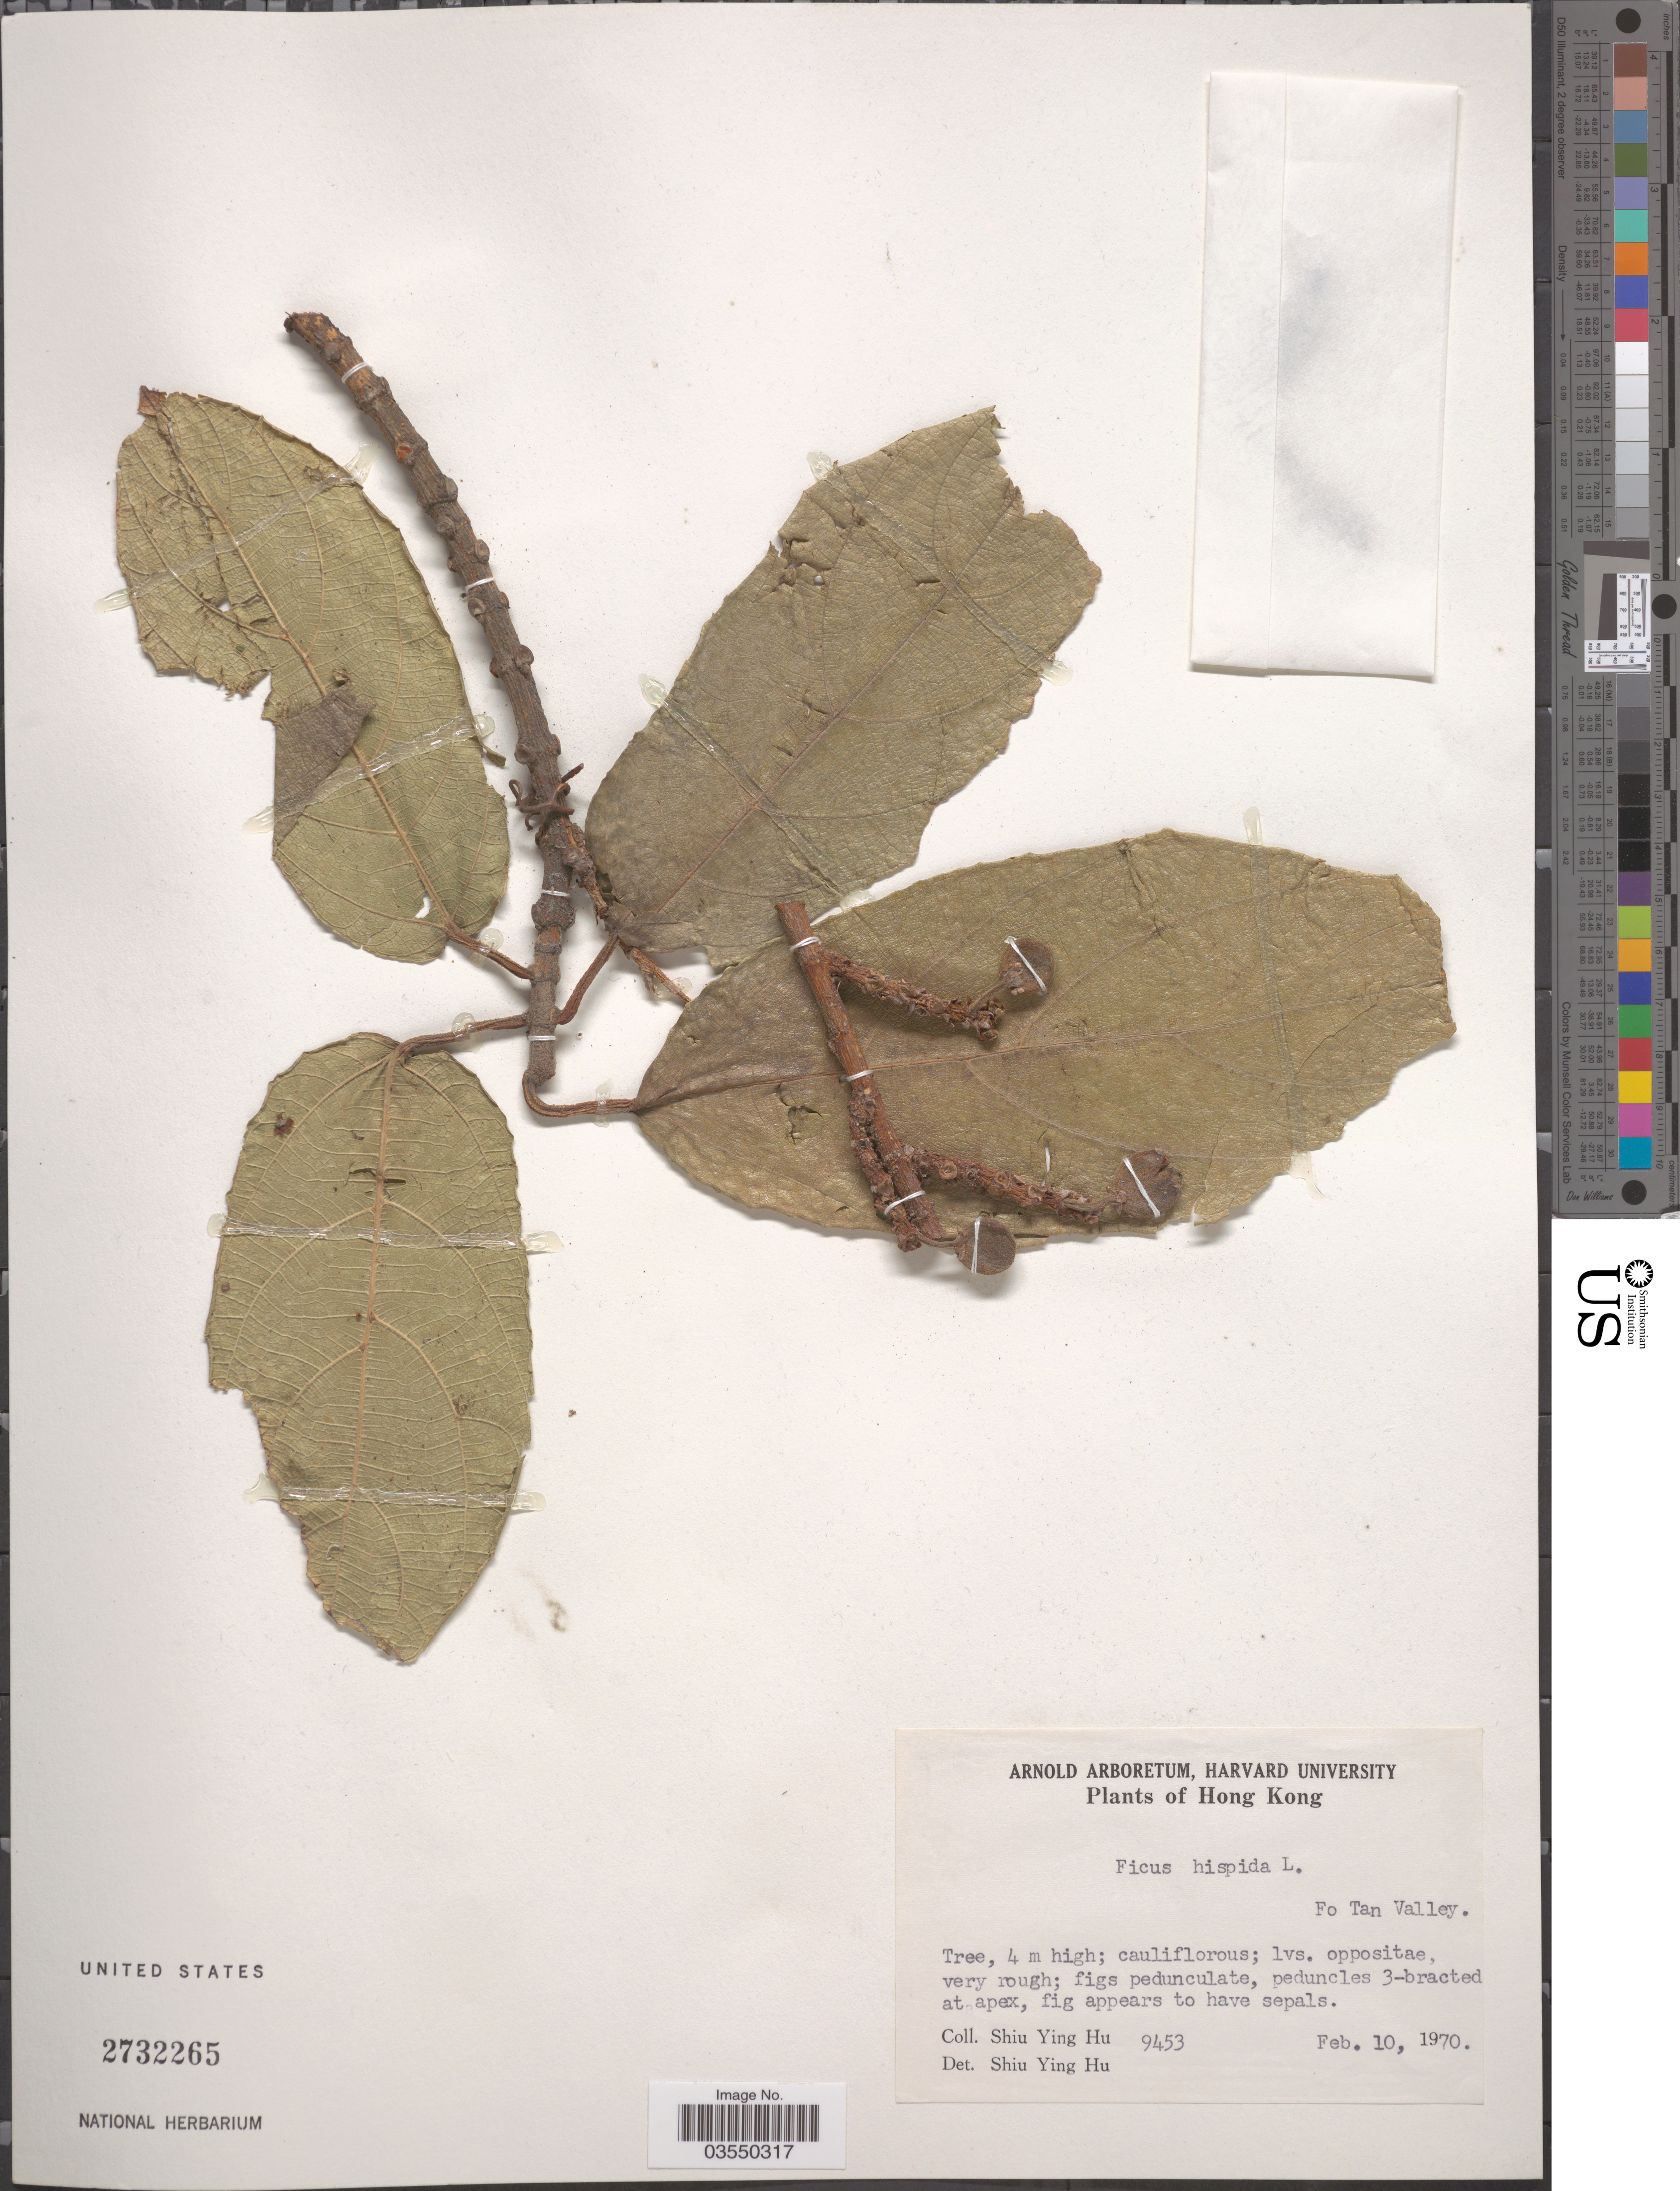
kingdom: Plantae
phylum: Tracheophyta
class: Magnoliopsida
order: Rosales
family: Moraceae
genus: Ficus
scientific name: Ficus hispida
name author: L. f.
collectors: S. Y. Hu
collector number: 9453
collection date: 1970-02-10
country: China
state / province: Hong Kong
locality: Fo Tan Valley.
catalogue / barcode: US 2732265